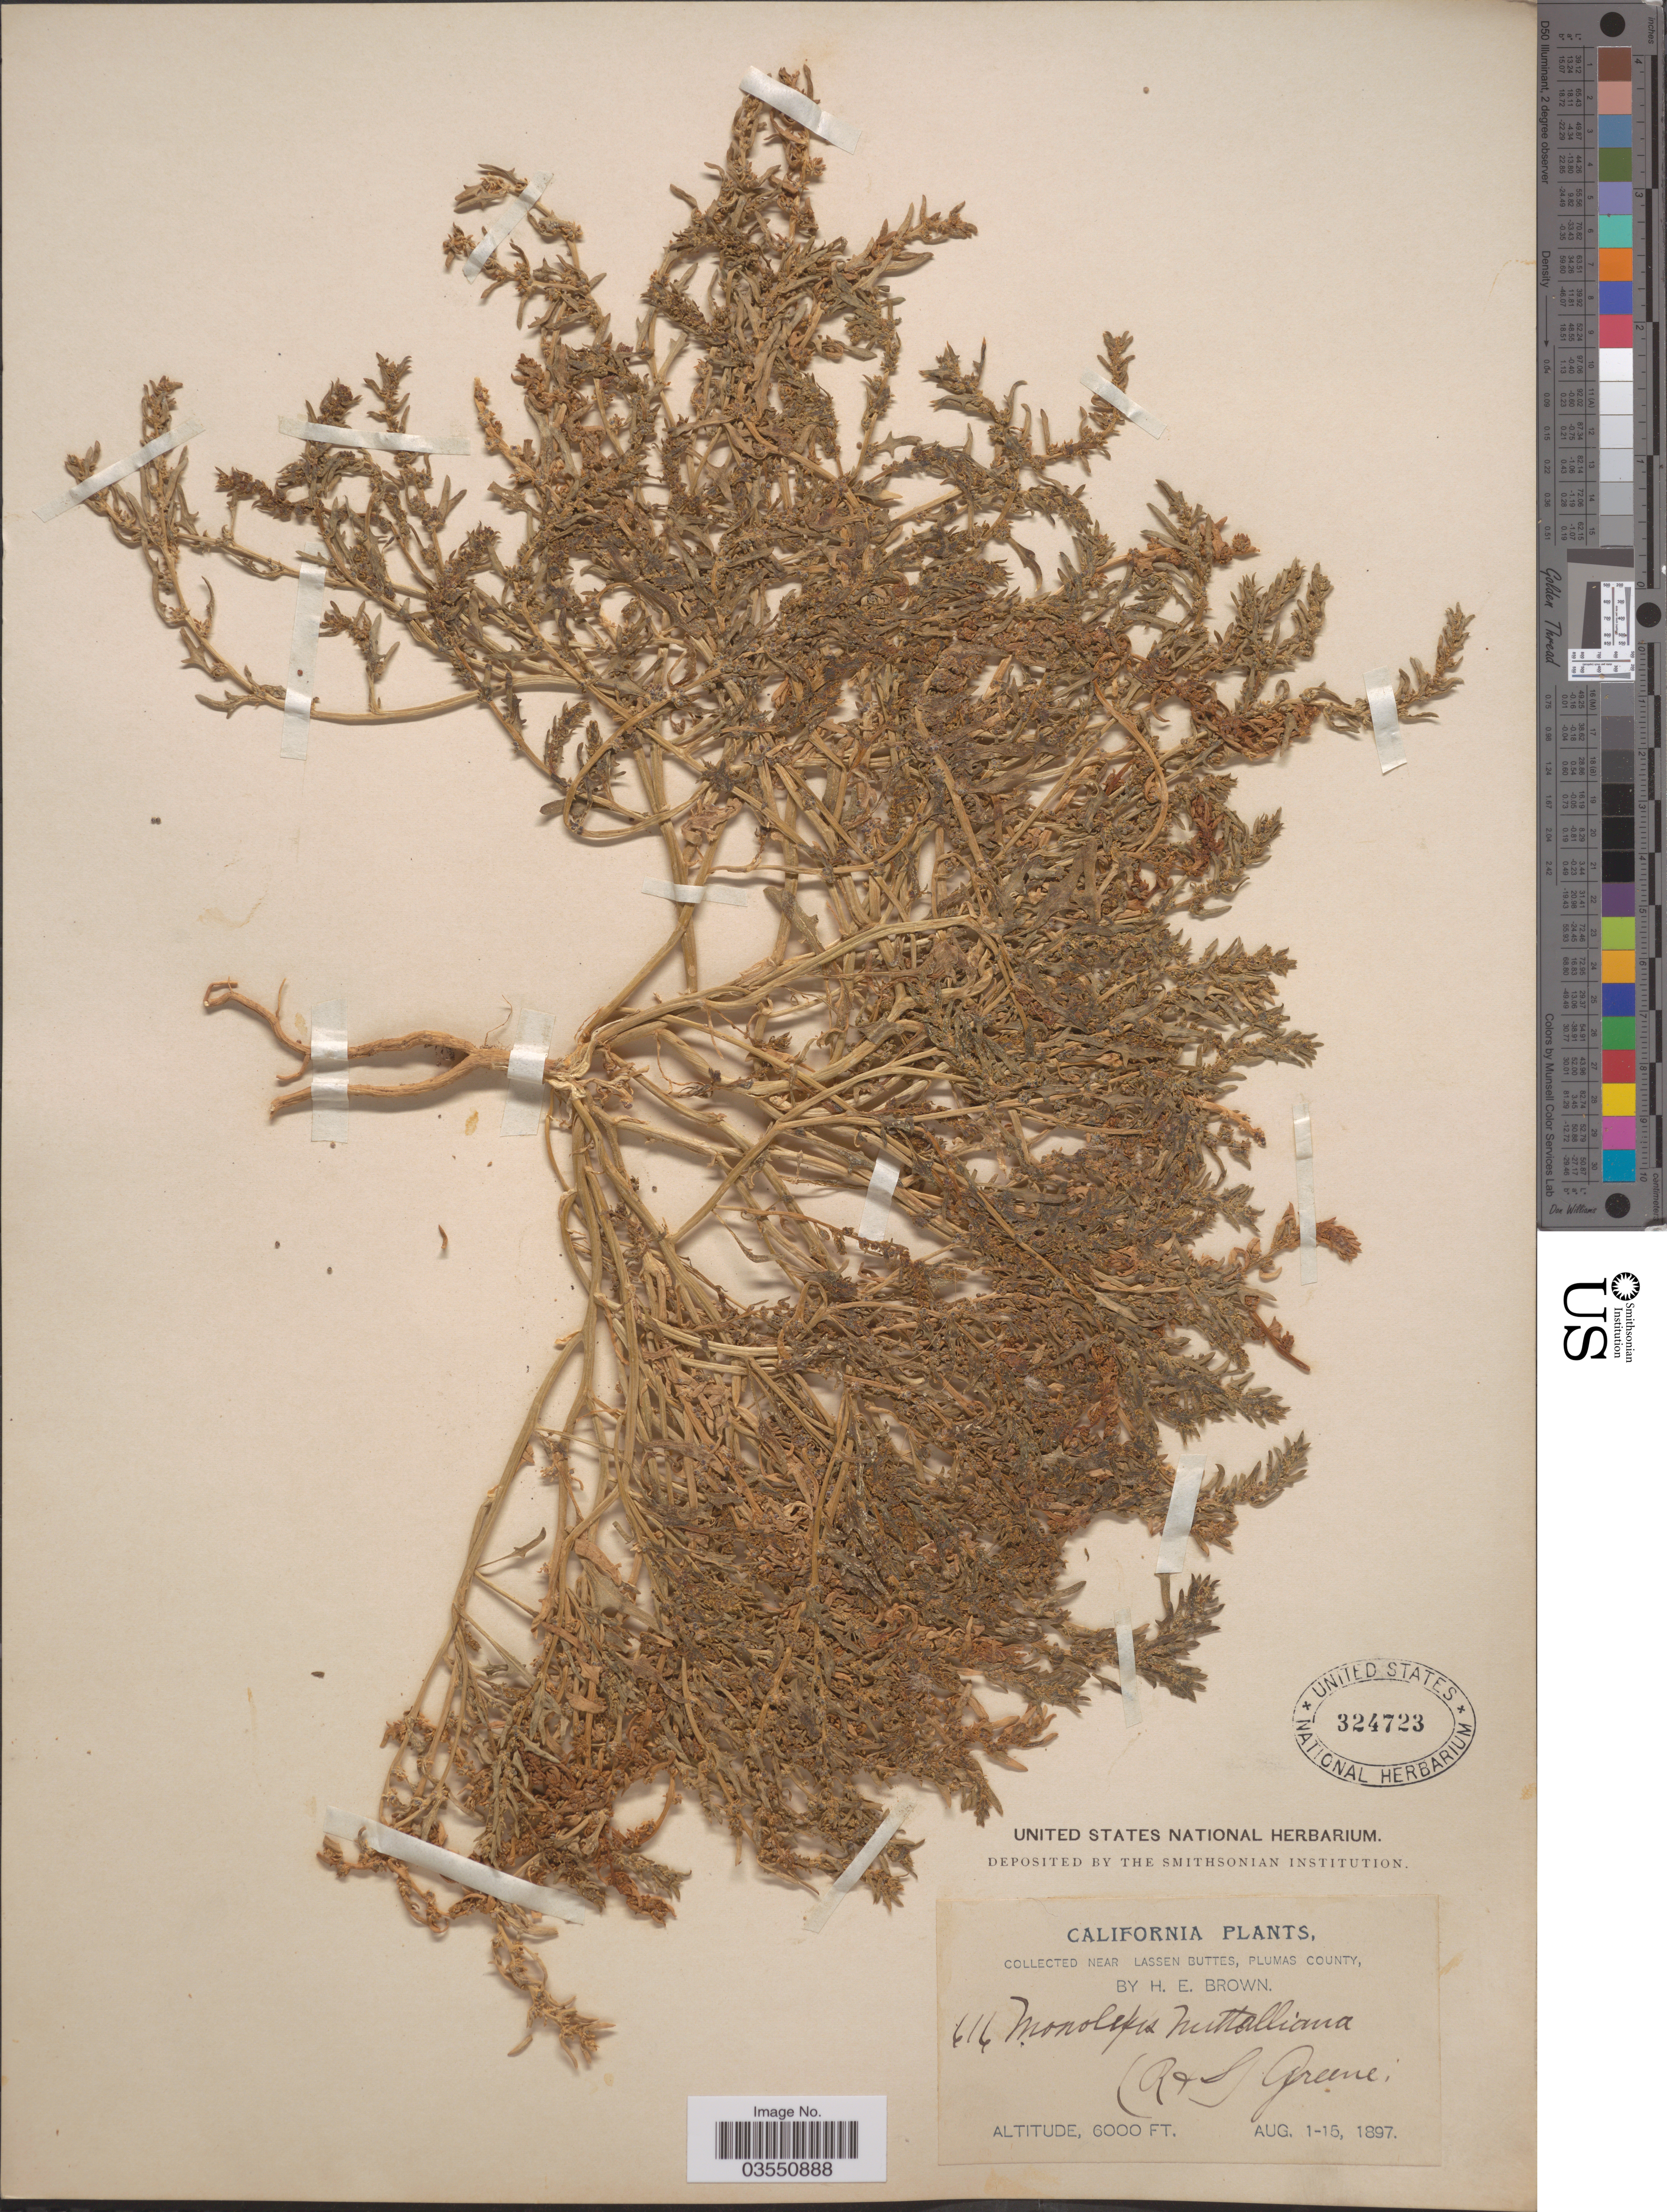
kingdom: Plantae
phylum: Tracheophyta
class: Magnoliopsida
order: Caryophyllales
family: Amaranthaceae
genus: Blitum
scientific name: Blitum nuttallianum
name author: Schult.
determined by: U.S. National Herbarium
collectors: H. E. Brown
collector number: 616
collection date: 1897-08-01/1897-08-15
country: United States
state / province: California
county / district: Plumas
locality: Near Lassen Buttes, Plumas County.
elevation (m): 1829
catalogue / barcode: US 324723